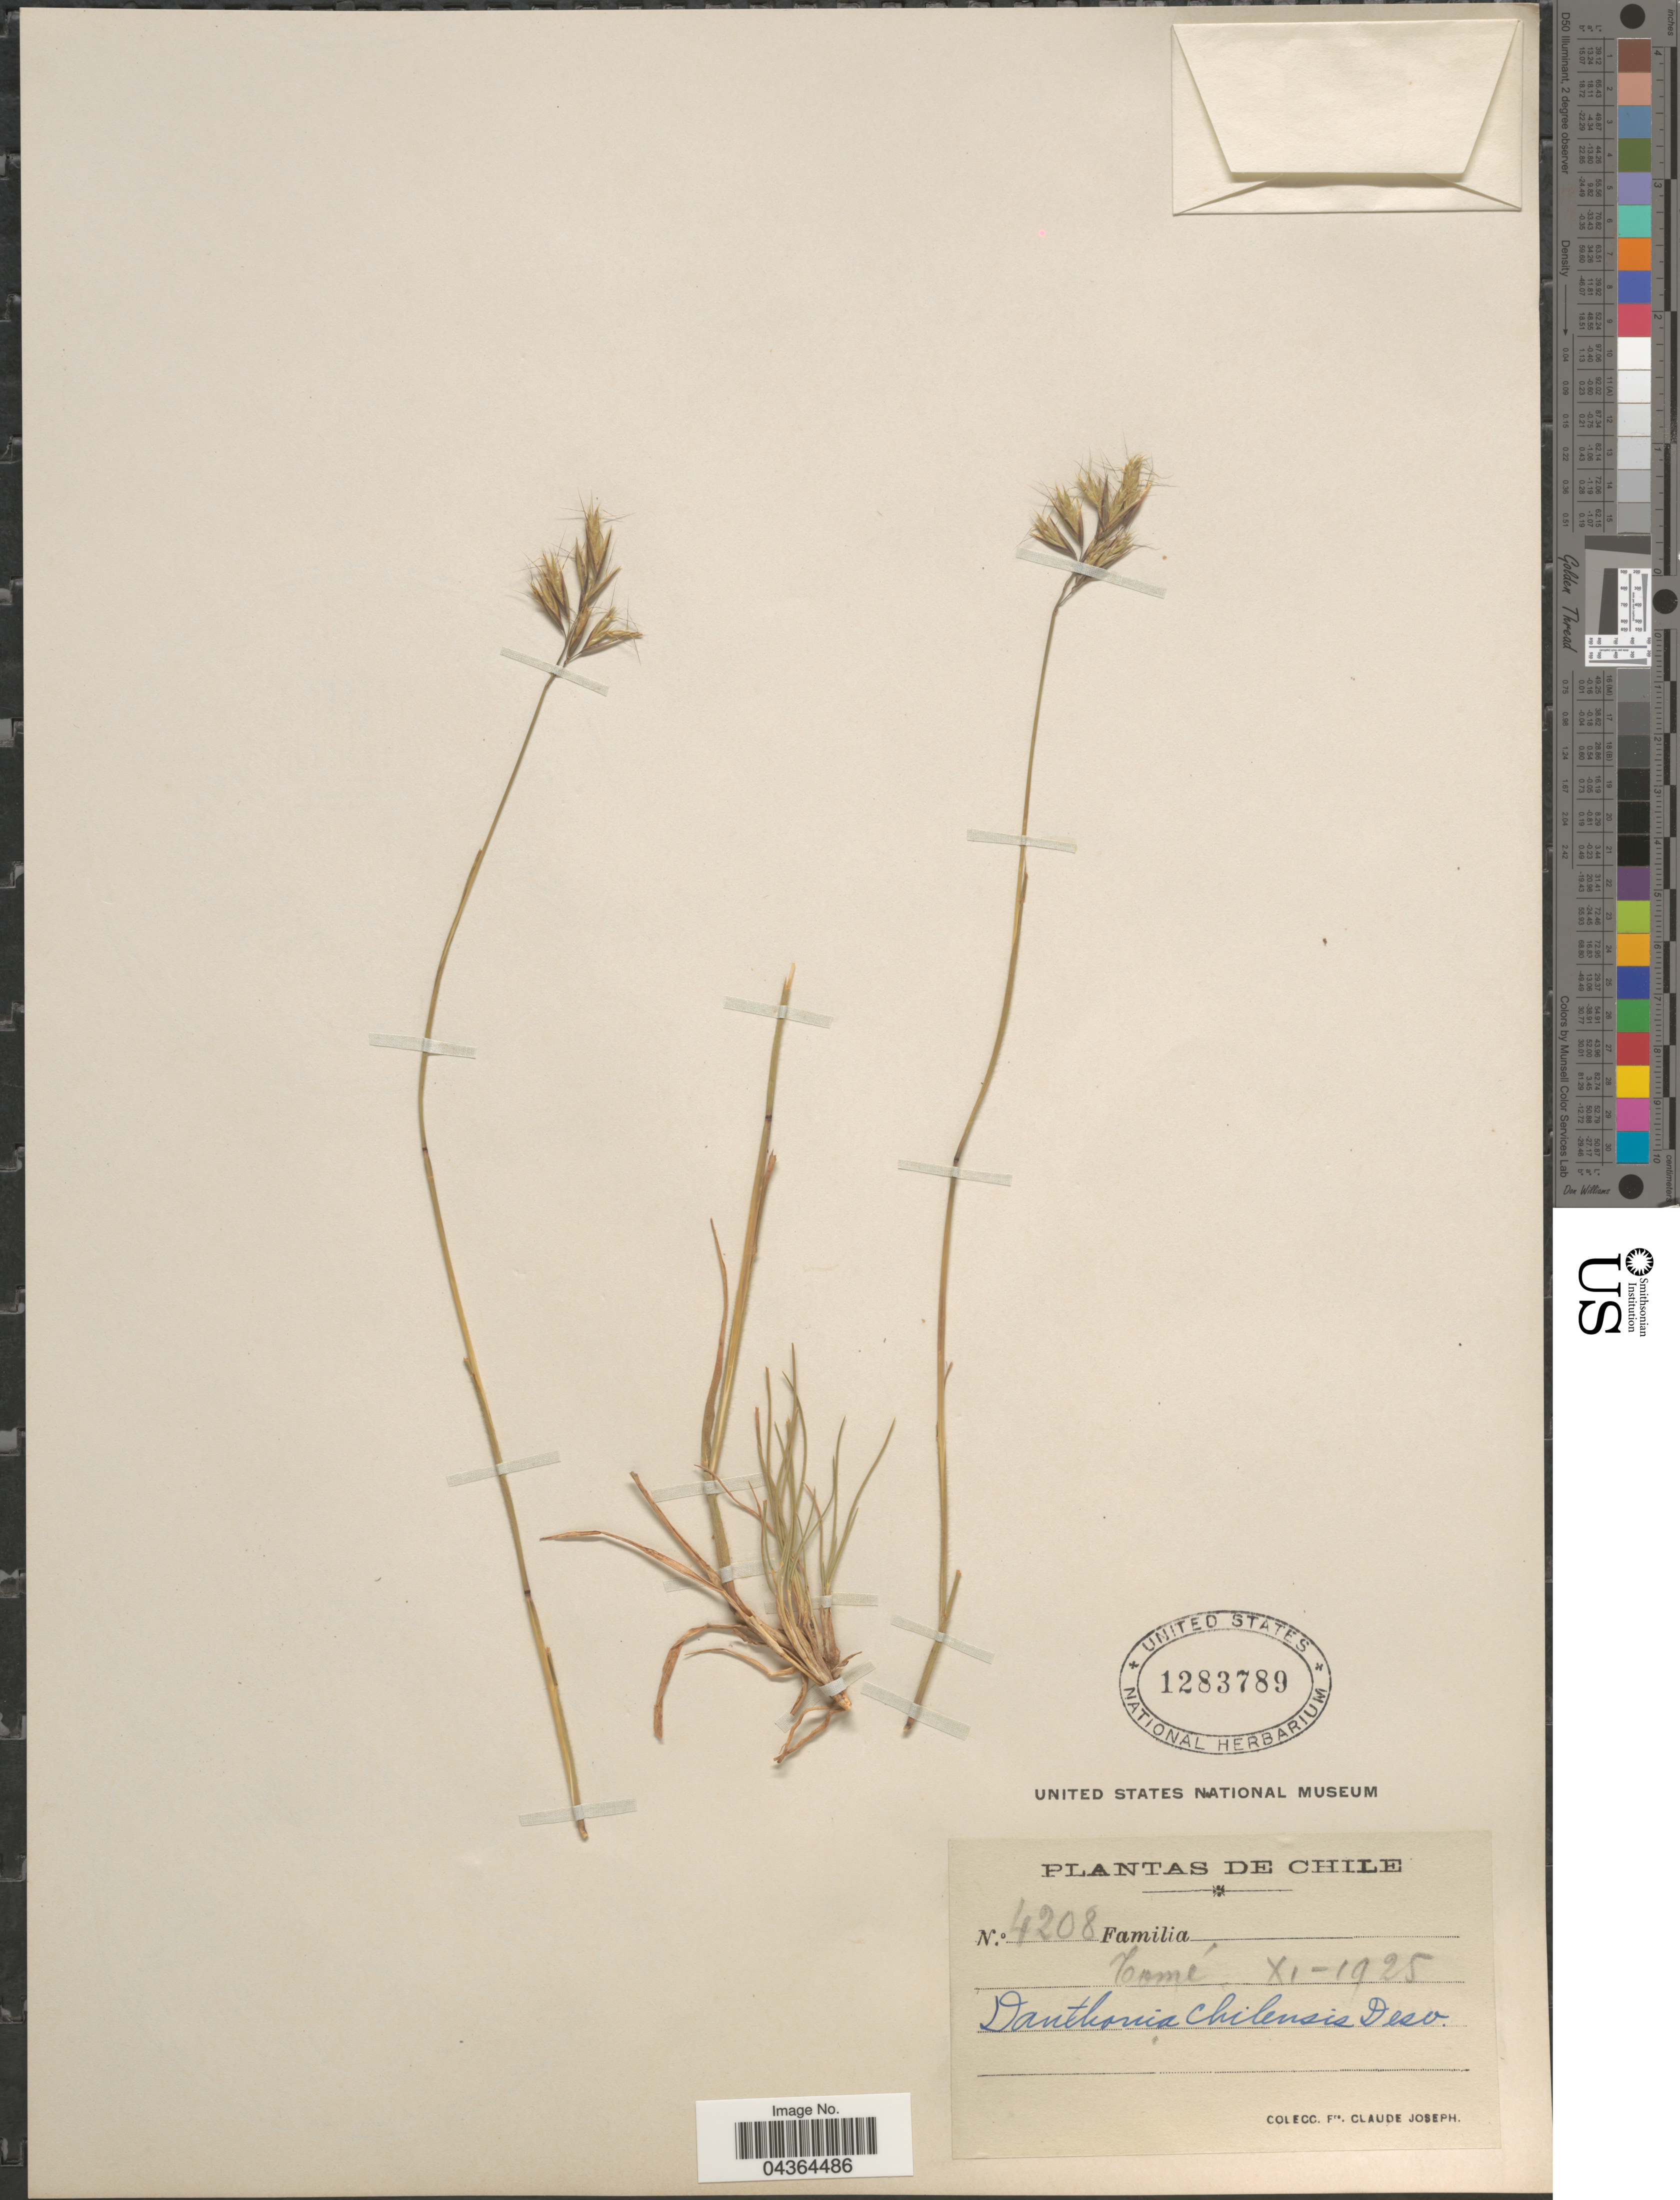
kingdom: Plantae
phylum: Tracheophyta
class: Liliopsida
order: Poales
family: Poaceae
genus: Danthonia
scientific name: Danthonia chilensis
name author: É. Desv.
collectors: Bro. Claude-Joseph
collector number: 4208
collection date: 1925-11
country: Chile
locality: Tomé.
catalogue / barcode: US 1283789